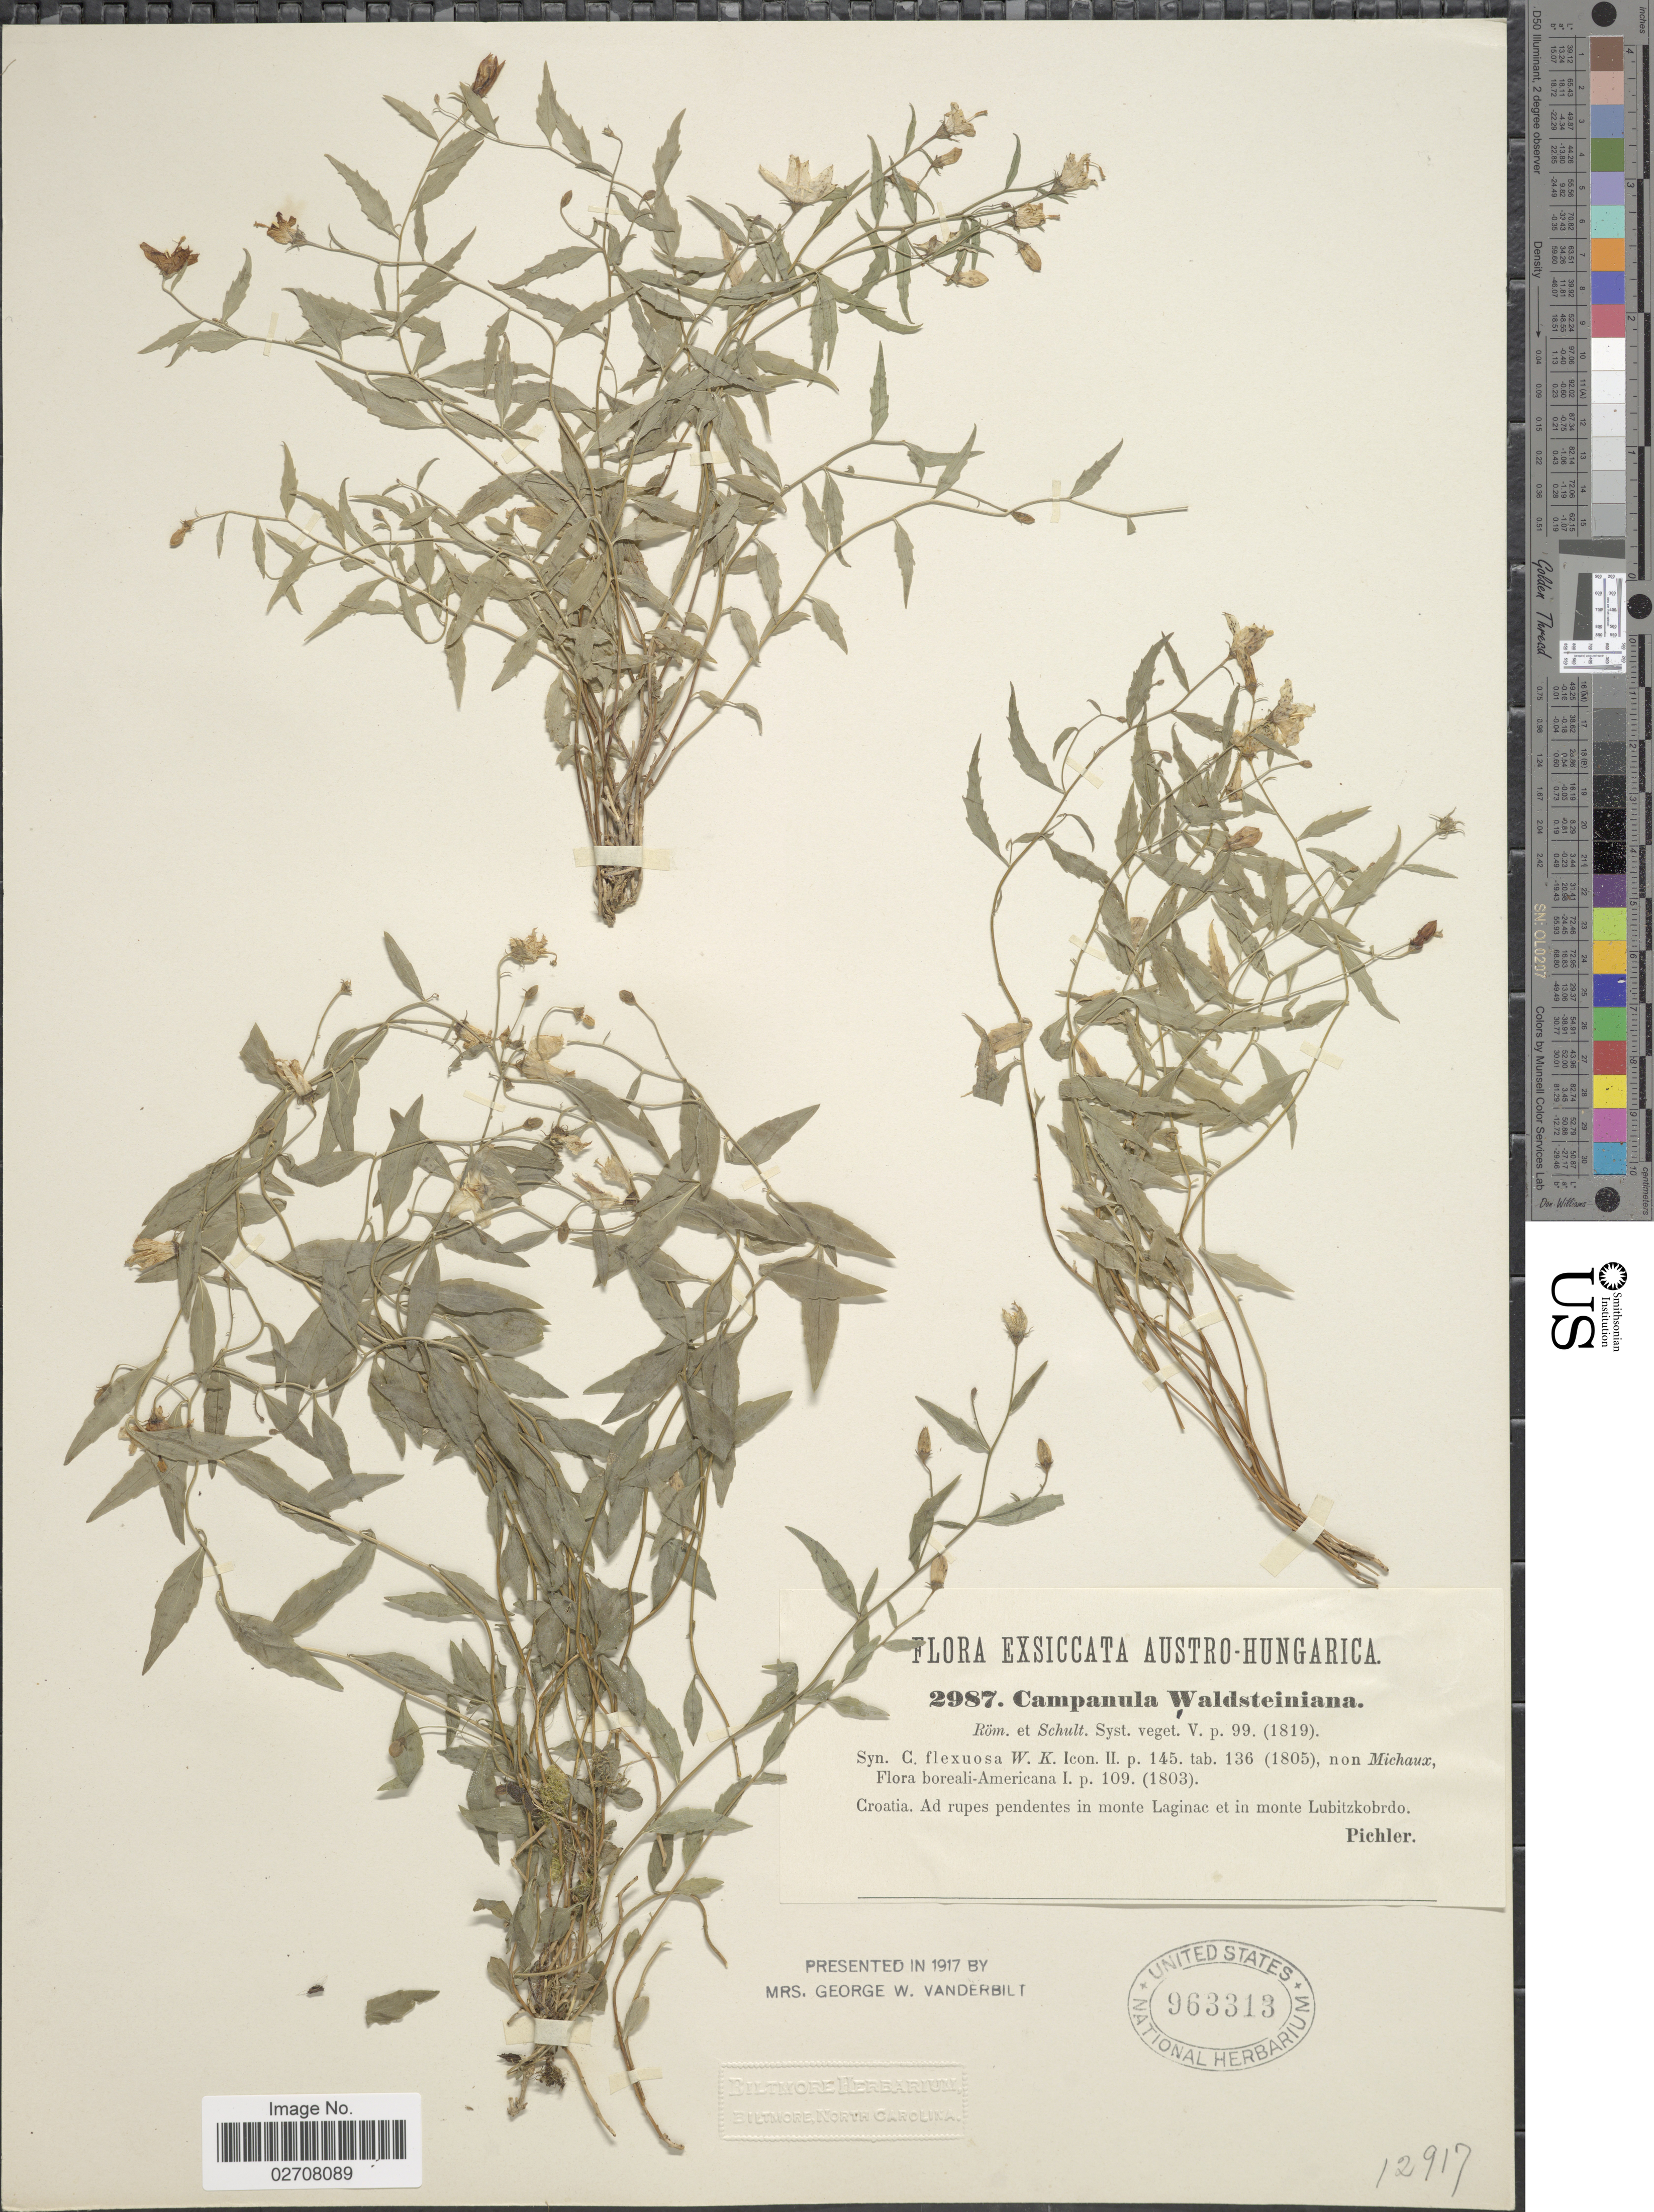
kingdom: Plantae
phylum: Tracheophyta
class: Magnoliopsida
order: Asterales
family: Campanulaceae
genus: Campanula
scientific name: Campanula waldsteiniana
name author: Schult.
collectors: Pichler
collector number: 2987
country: Croatia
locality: Austro-Hungarica, Croatia. Ad rupes pendentes in monte Laginac et in monte Lubitzkobrdo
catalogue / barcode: US 963313